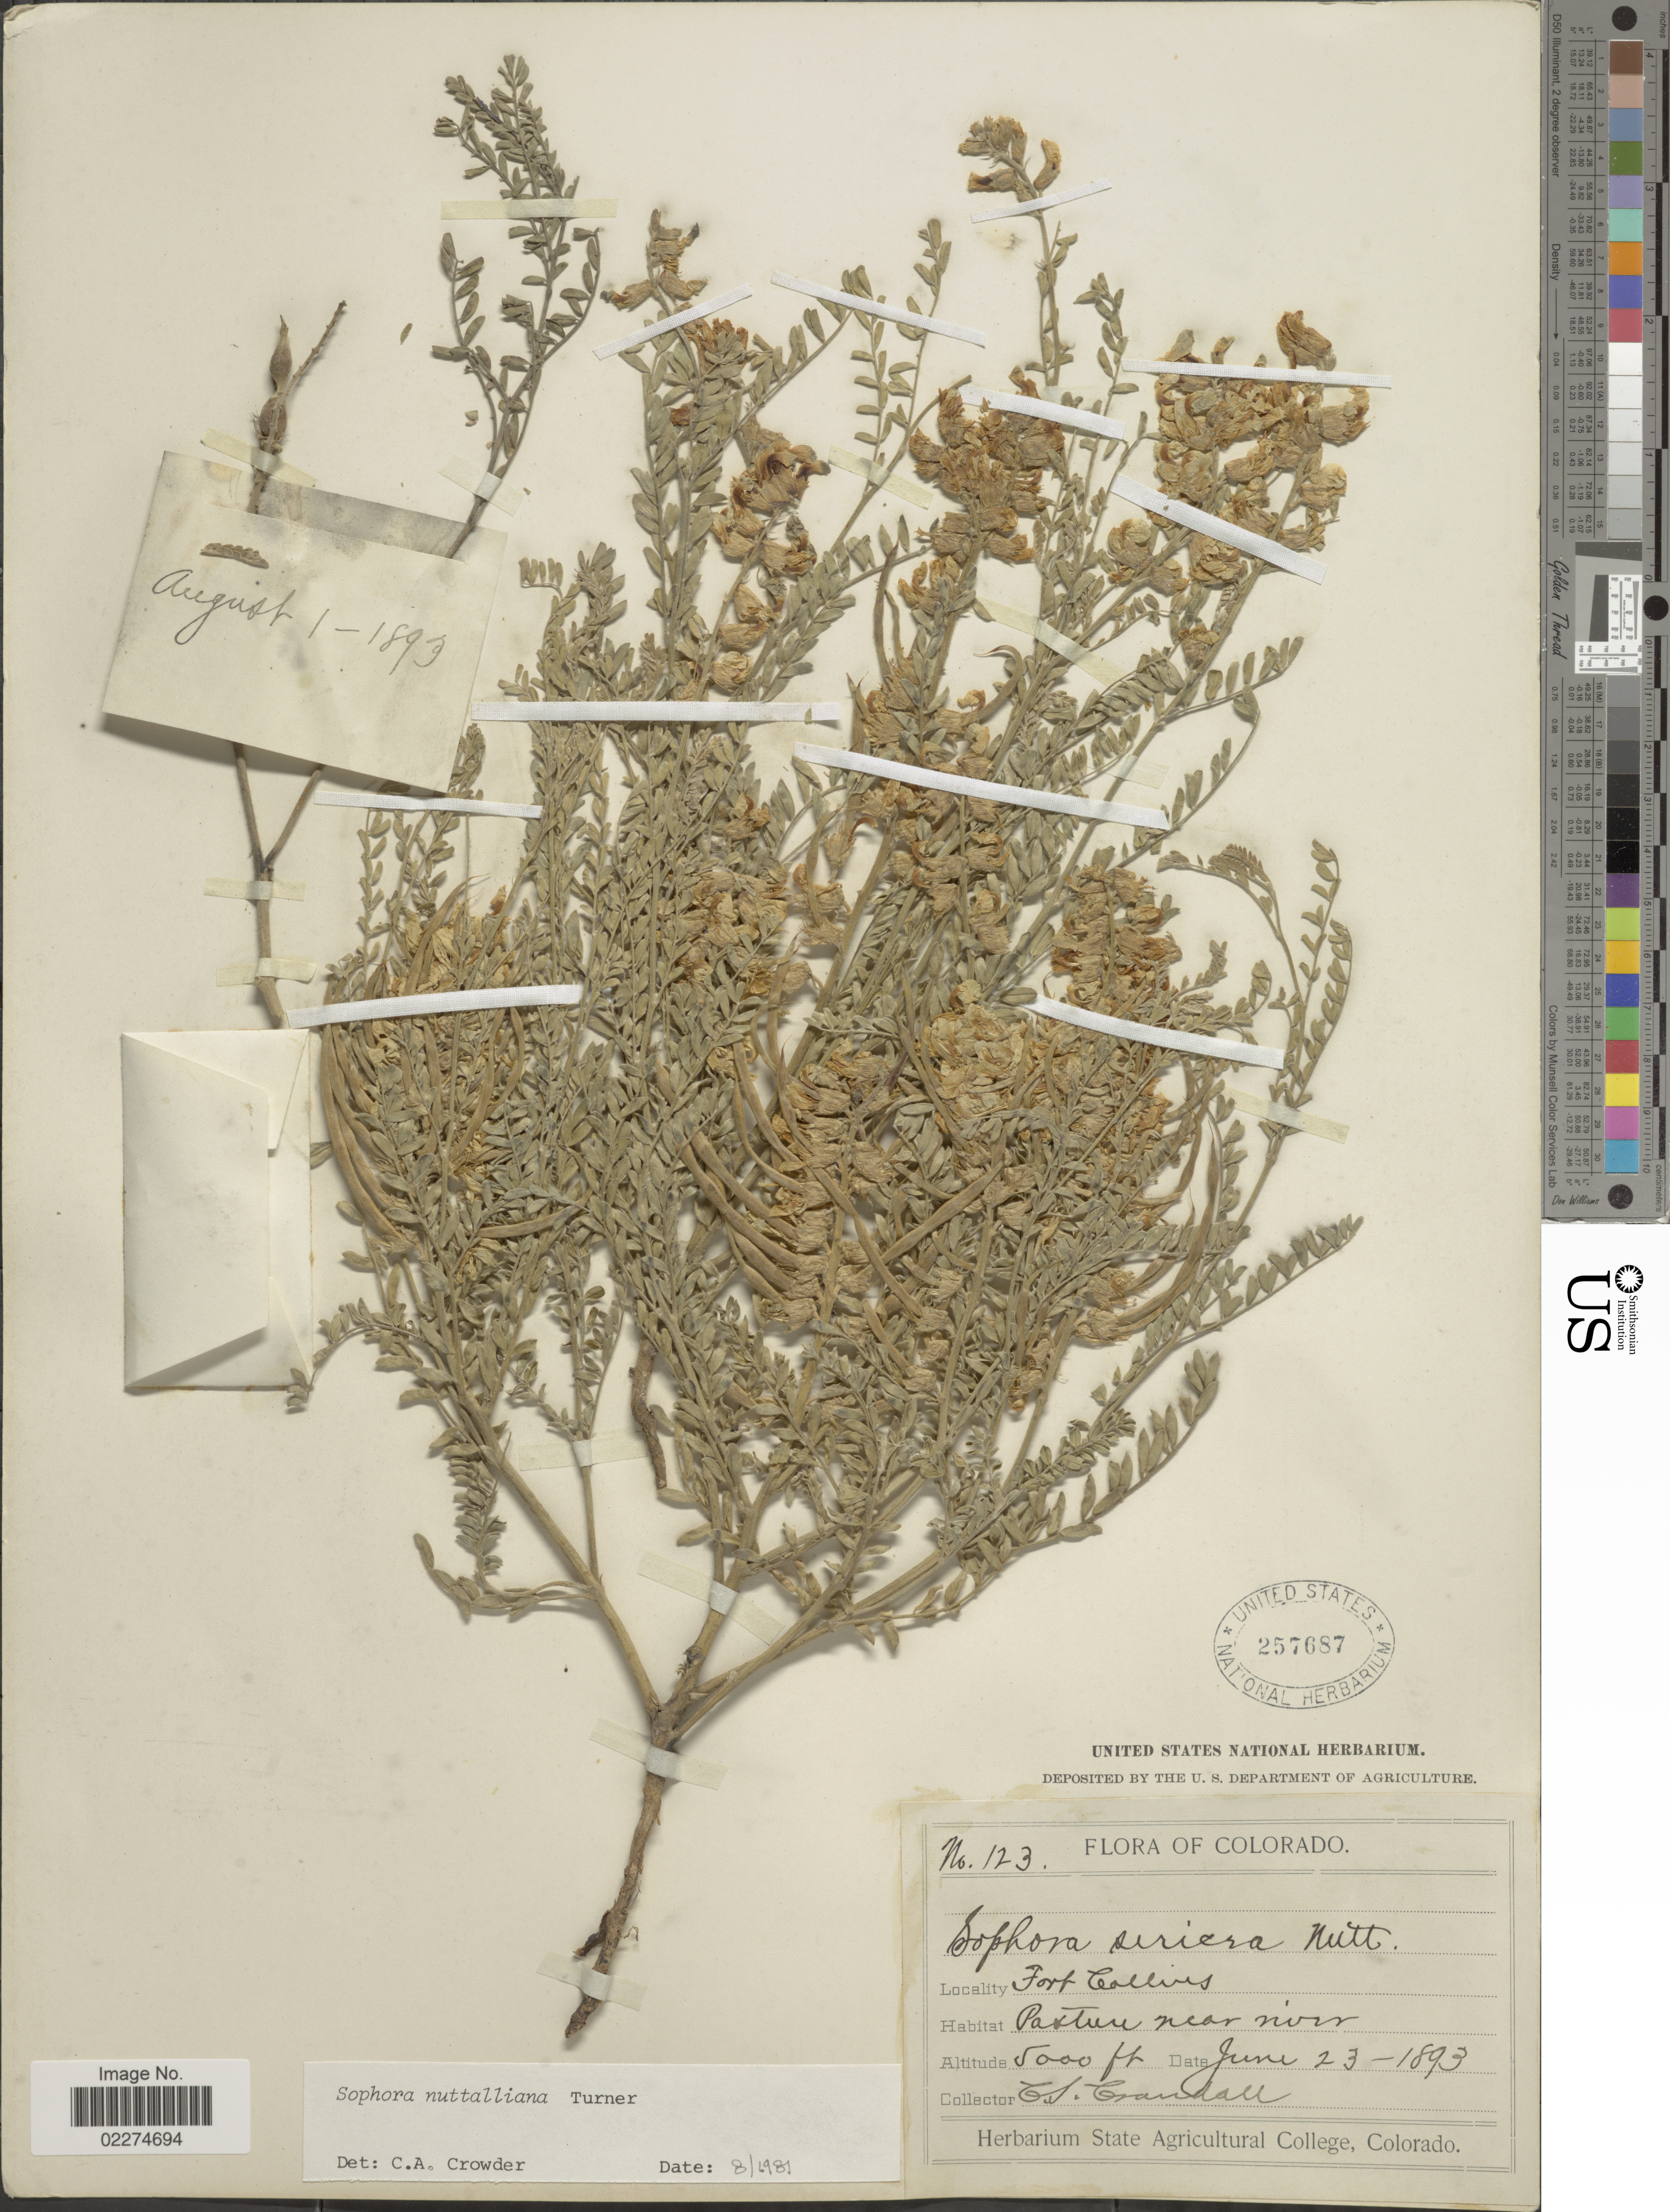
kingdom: Plantae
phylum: Tracheophyta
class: Magnoliopsida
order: Fabales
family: Fabaceae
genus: Sophora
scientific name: Sophora nuttalliana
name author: B.L. Turner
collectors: C. Crandall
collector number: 123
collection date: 1893-06-23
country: United States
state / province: Colorado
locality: Fork Collines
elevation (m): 1524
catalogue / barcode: US 257687